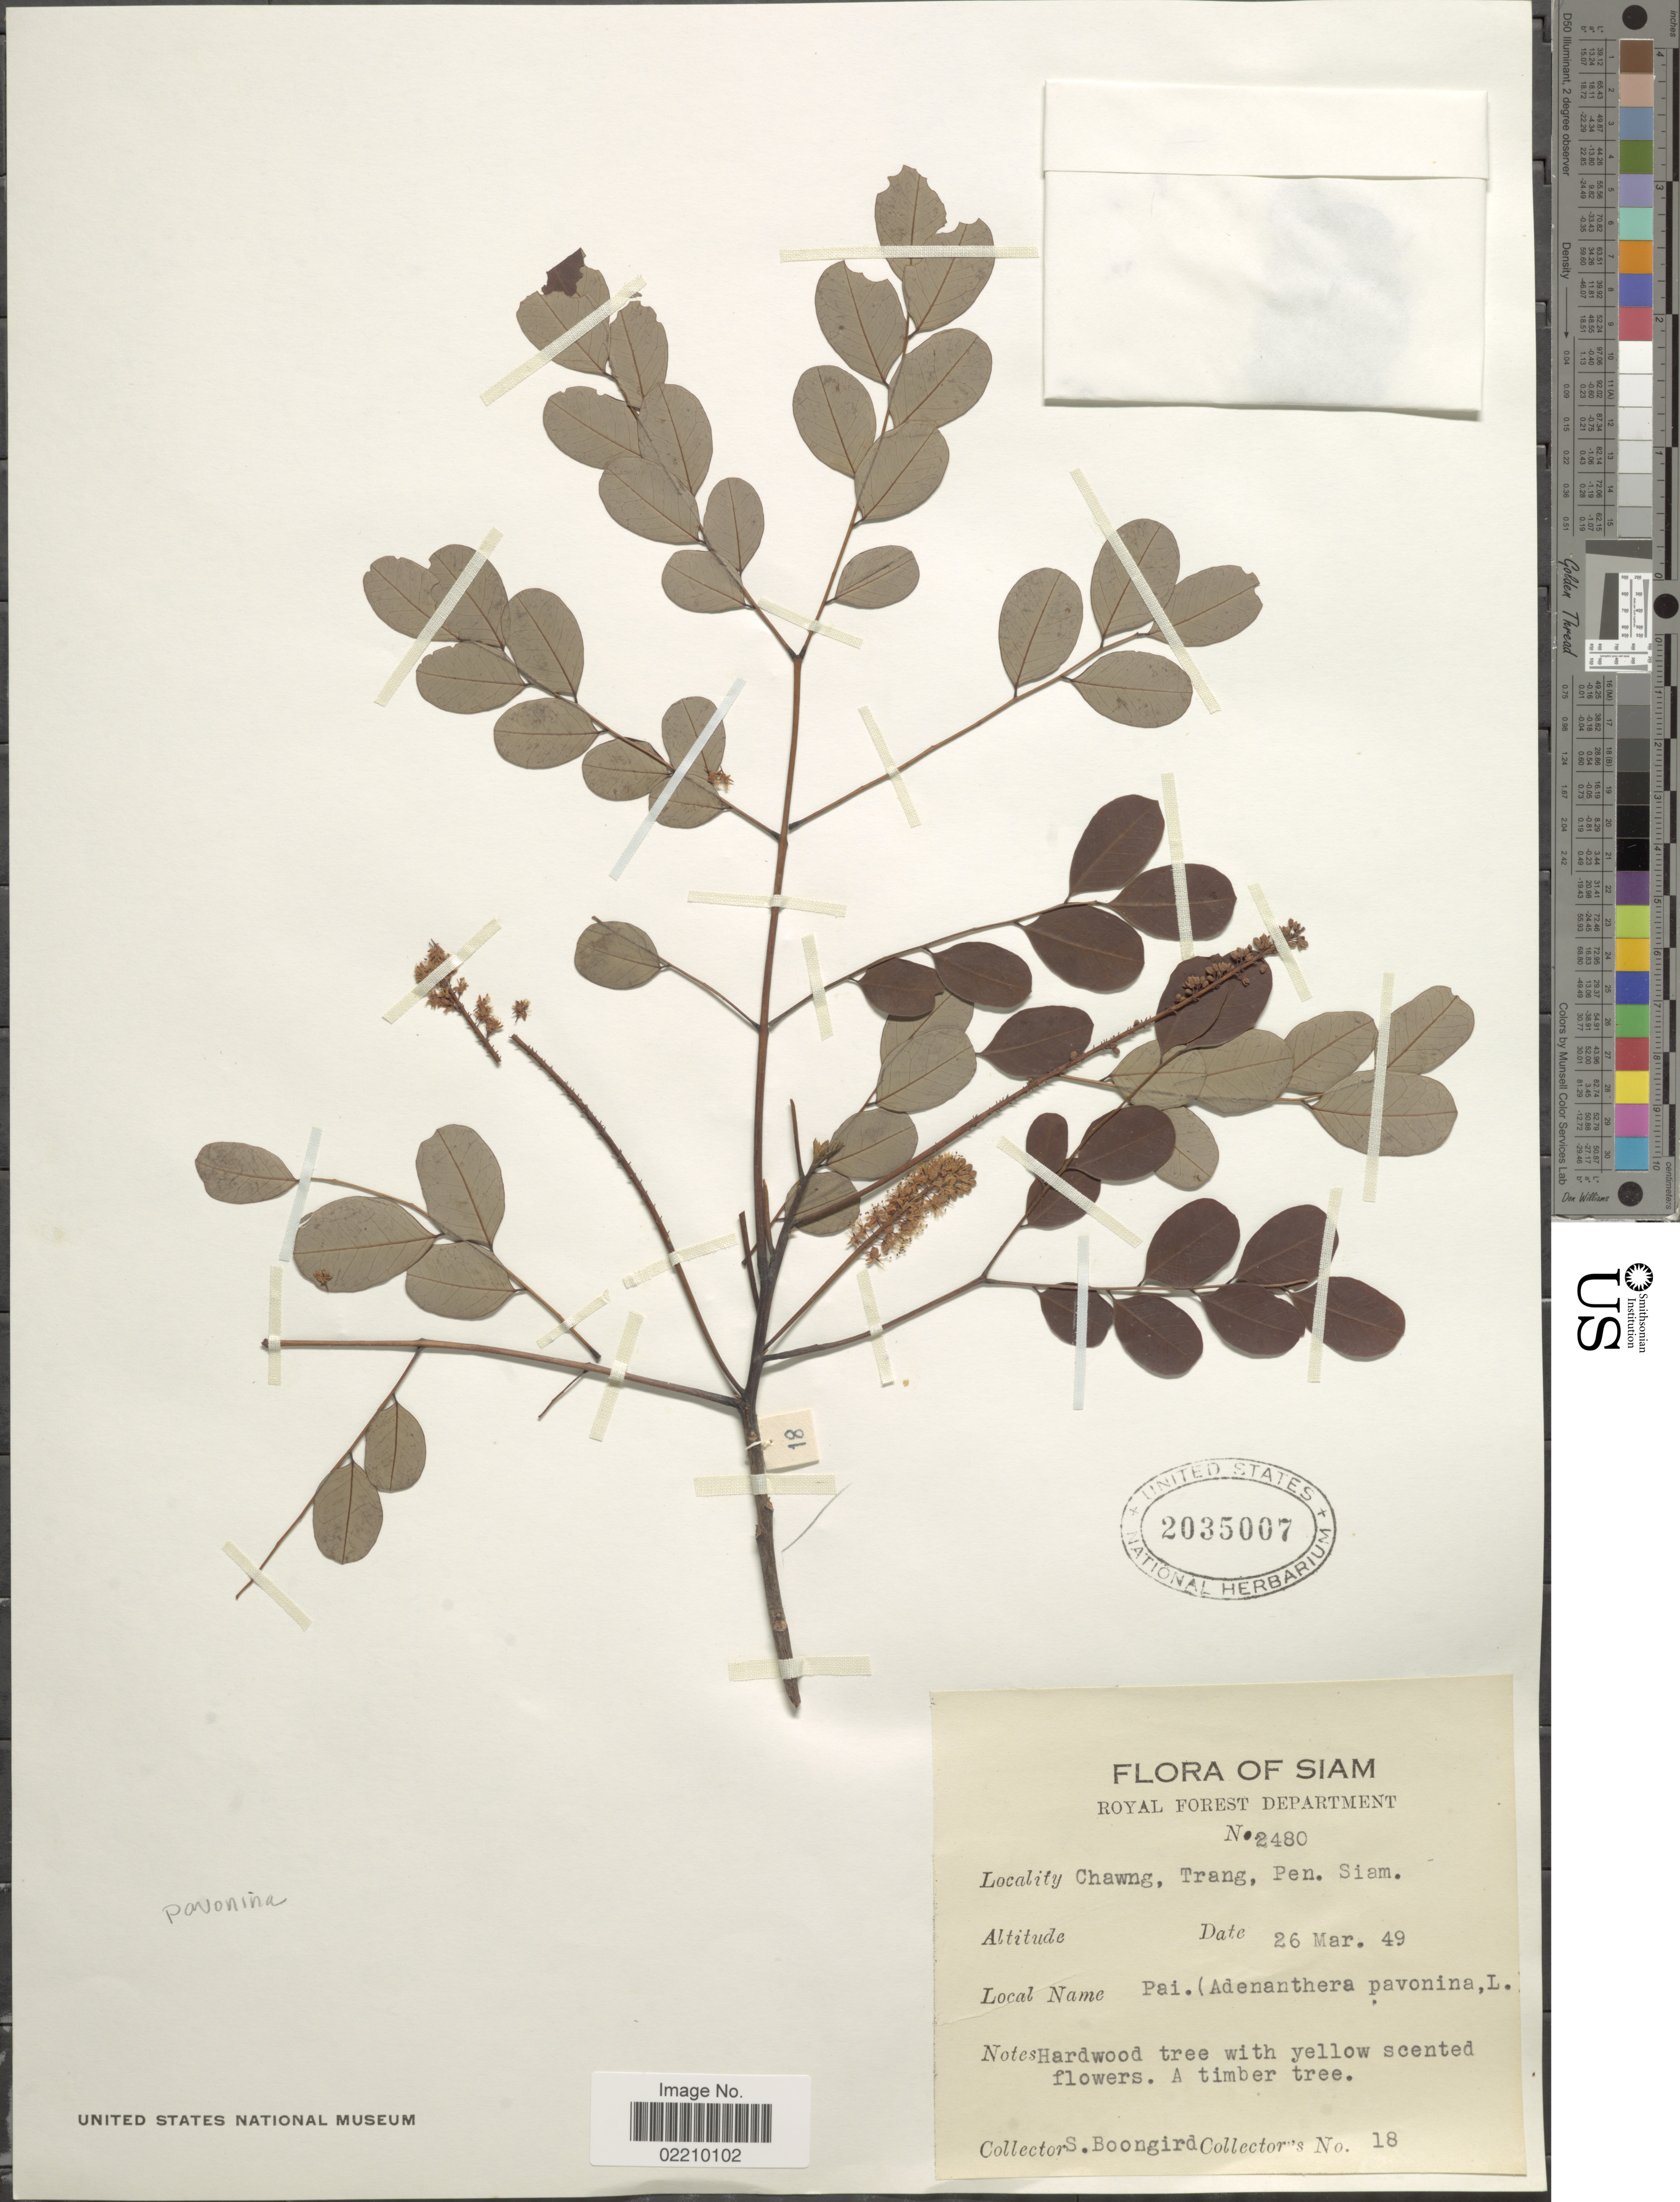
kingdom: Plantae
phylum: Tracheophyta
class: Magnoliopsida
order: Fabales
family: Fabaceae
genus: Adenanthera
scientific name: Adenanthera pavonina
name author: L.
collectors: S. Boongird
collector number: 2480/18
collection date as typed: Transcribed d/m/y: 26/3/49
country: Thailand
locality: Siam, Royal Forest Department, Chawng, Trang, Pen., Siam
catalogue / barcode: US 2035007